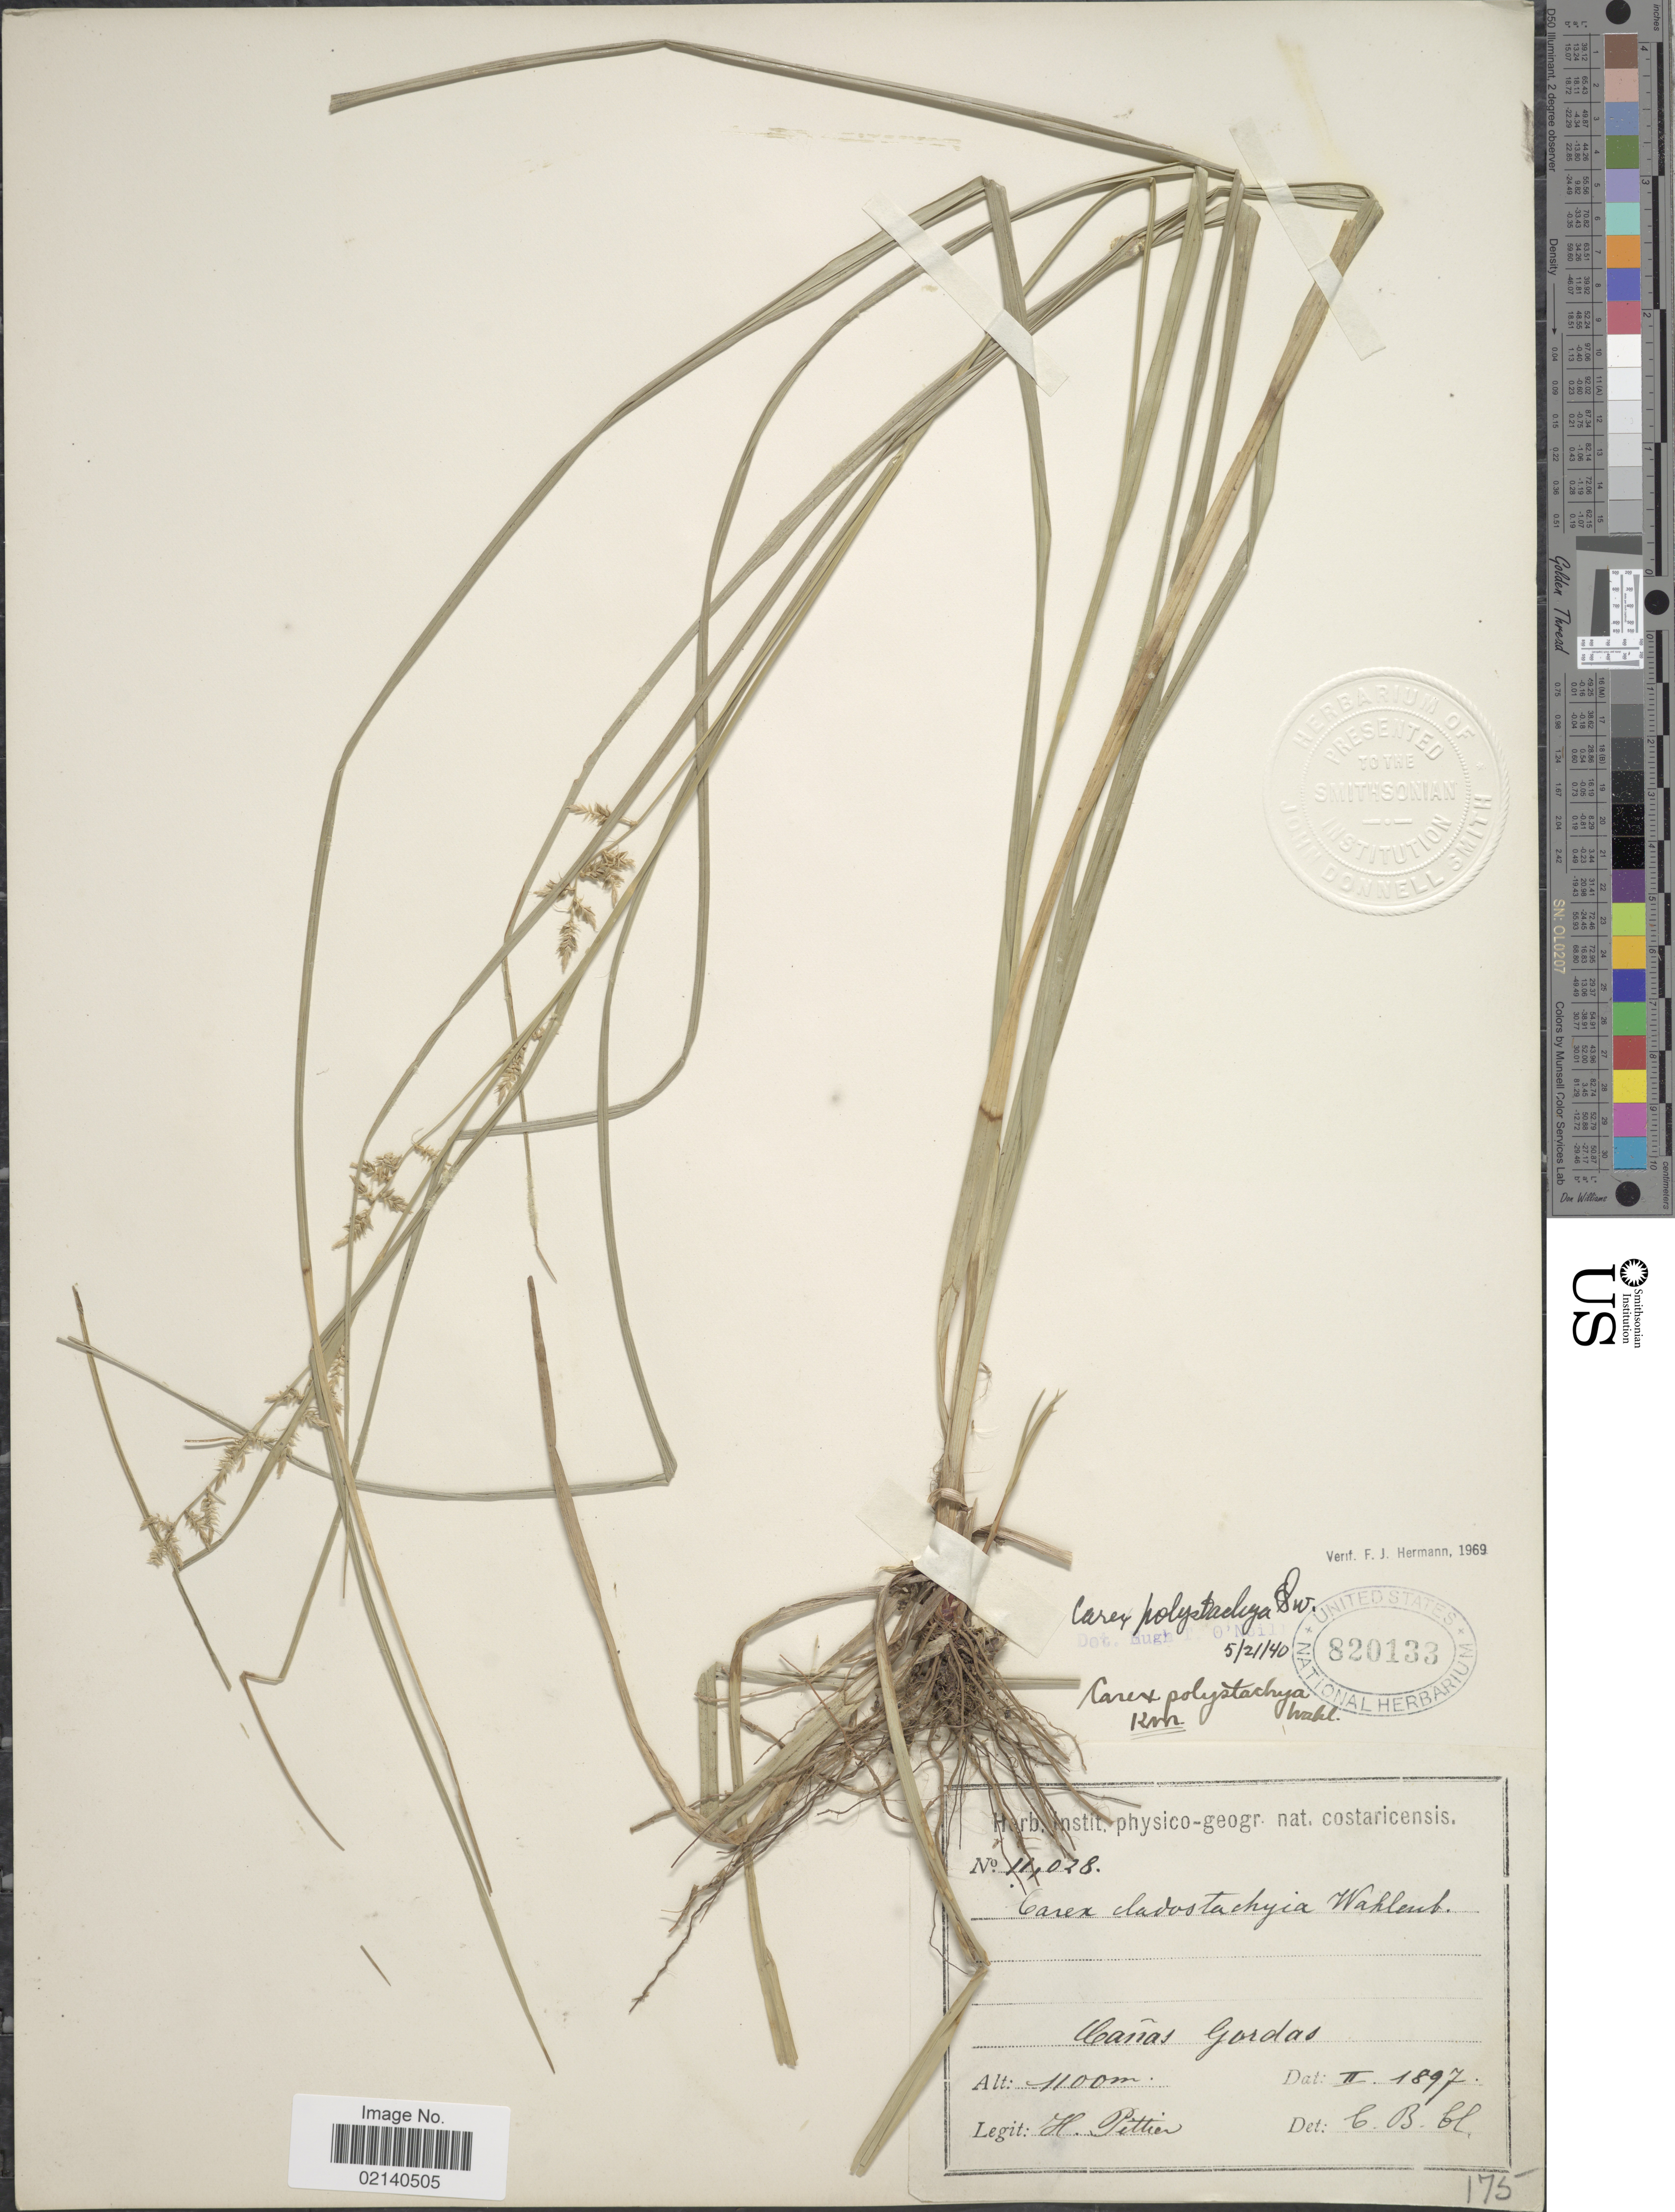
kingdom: Plantae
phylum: Tracheophyta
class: Liliopsida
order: Poales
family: Cyperaceae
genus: Carex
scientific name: Carex polystachya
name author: Sw. ex Wahlenb.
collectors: H. F. Pittier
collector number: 175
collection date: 1897-02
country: Costa Rica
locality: Canas Gordas.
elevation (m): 1100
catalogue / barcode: US 820133